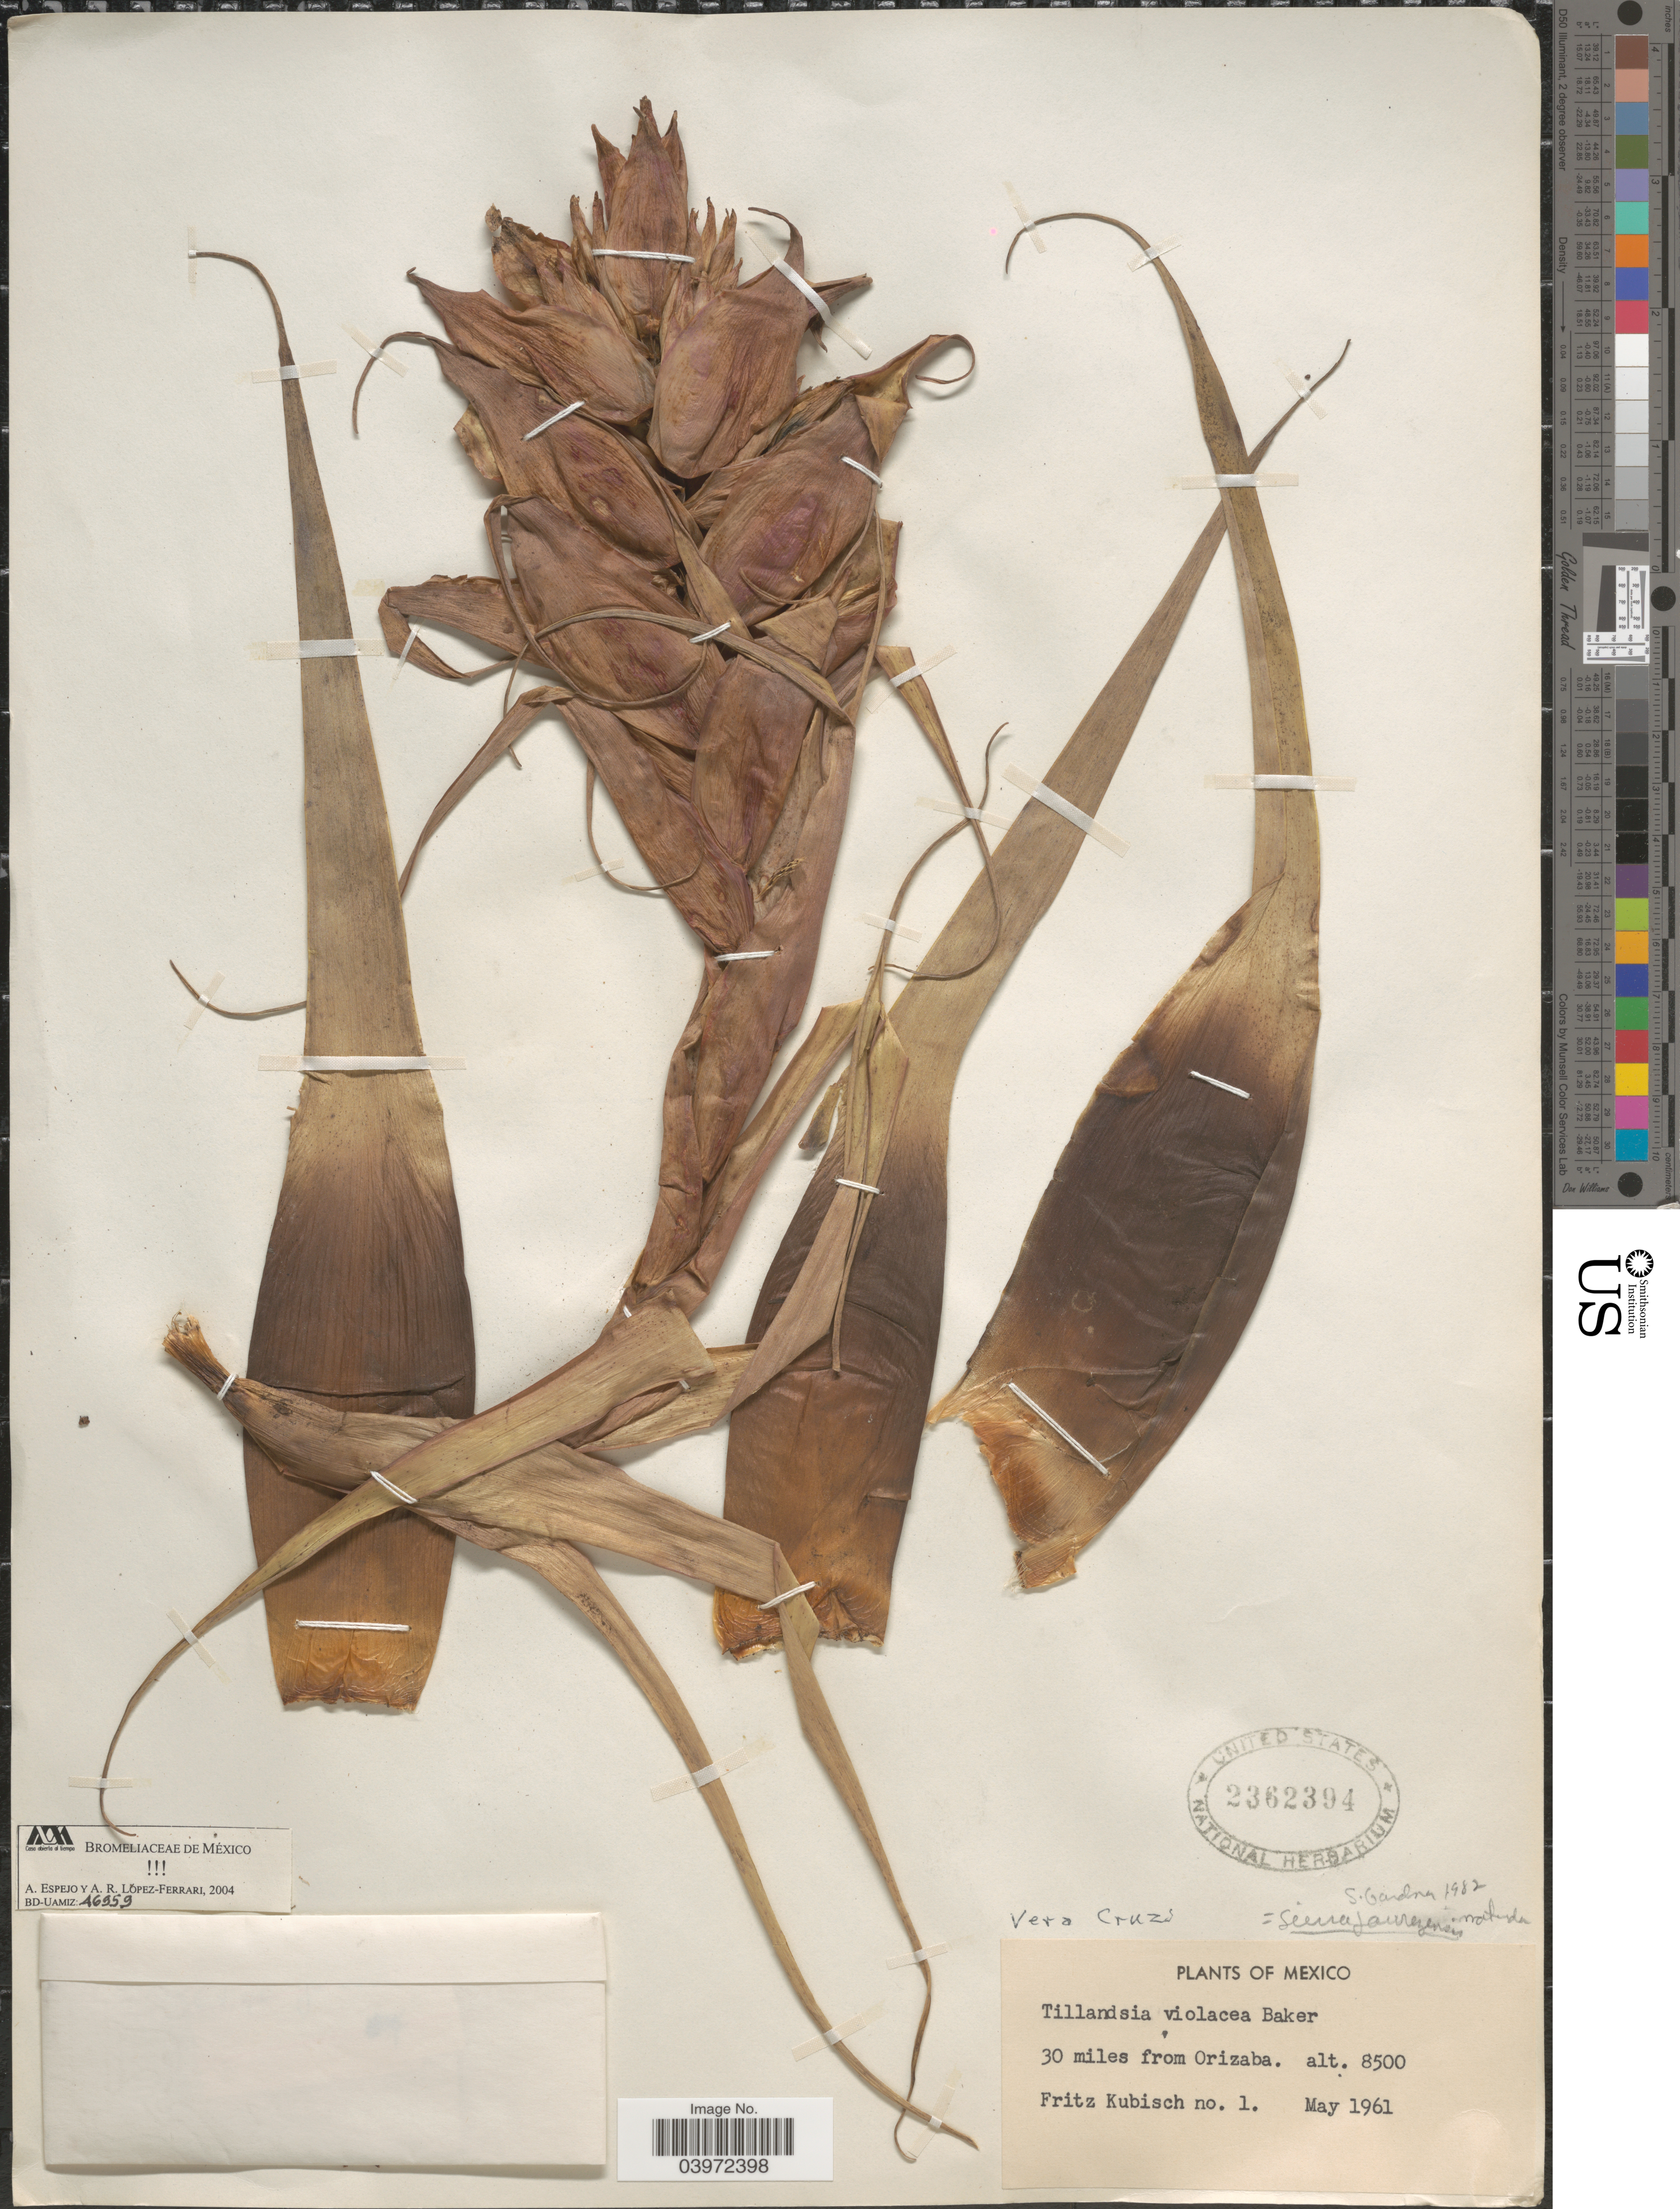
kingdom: Plantae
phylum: Tracheophyta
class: Liliopsida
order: Poales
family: Bromeliaceae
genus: Tillandsia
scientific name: Tillandsia violacea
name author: Klotzsch ex Beer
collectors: F. Kubisch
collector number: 1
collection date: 1961-05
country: Mexico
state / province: Veracruz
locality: Vera Cruz: 30 miles from Orizaba.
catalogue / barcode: US 2362394